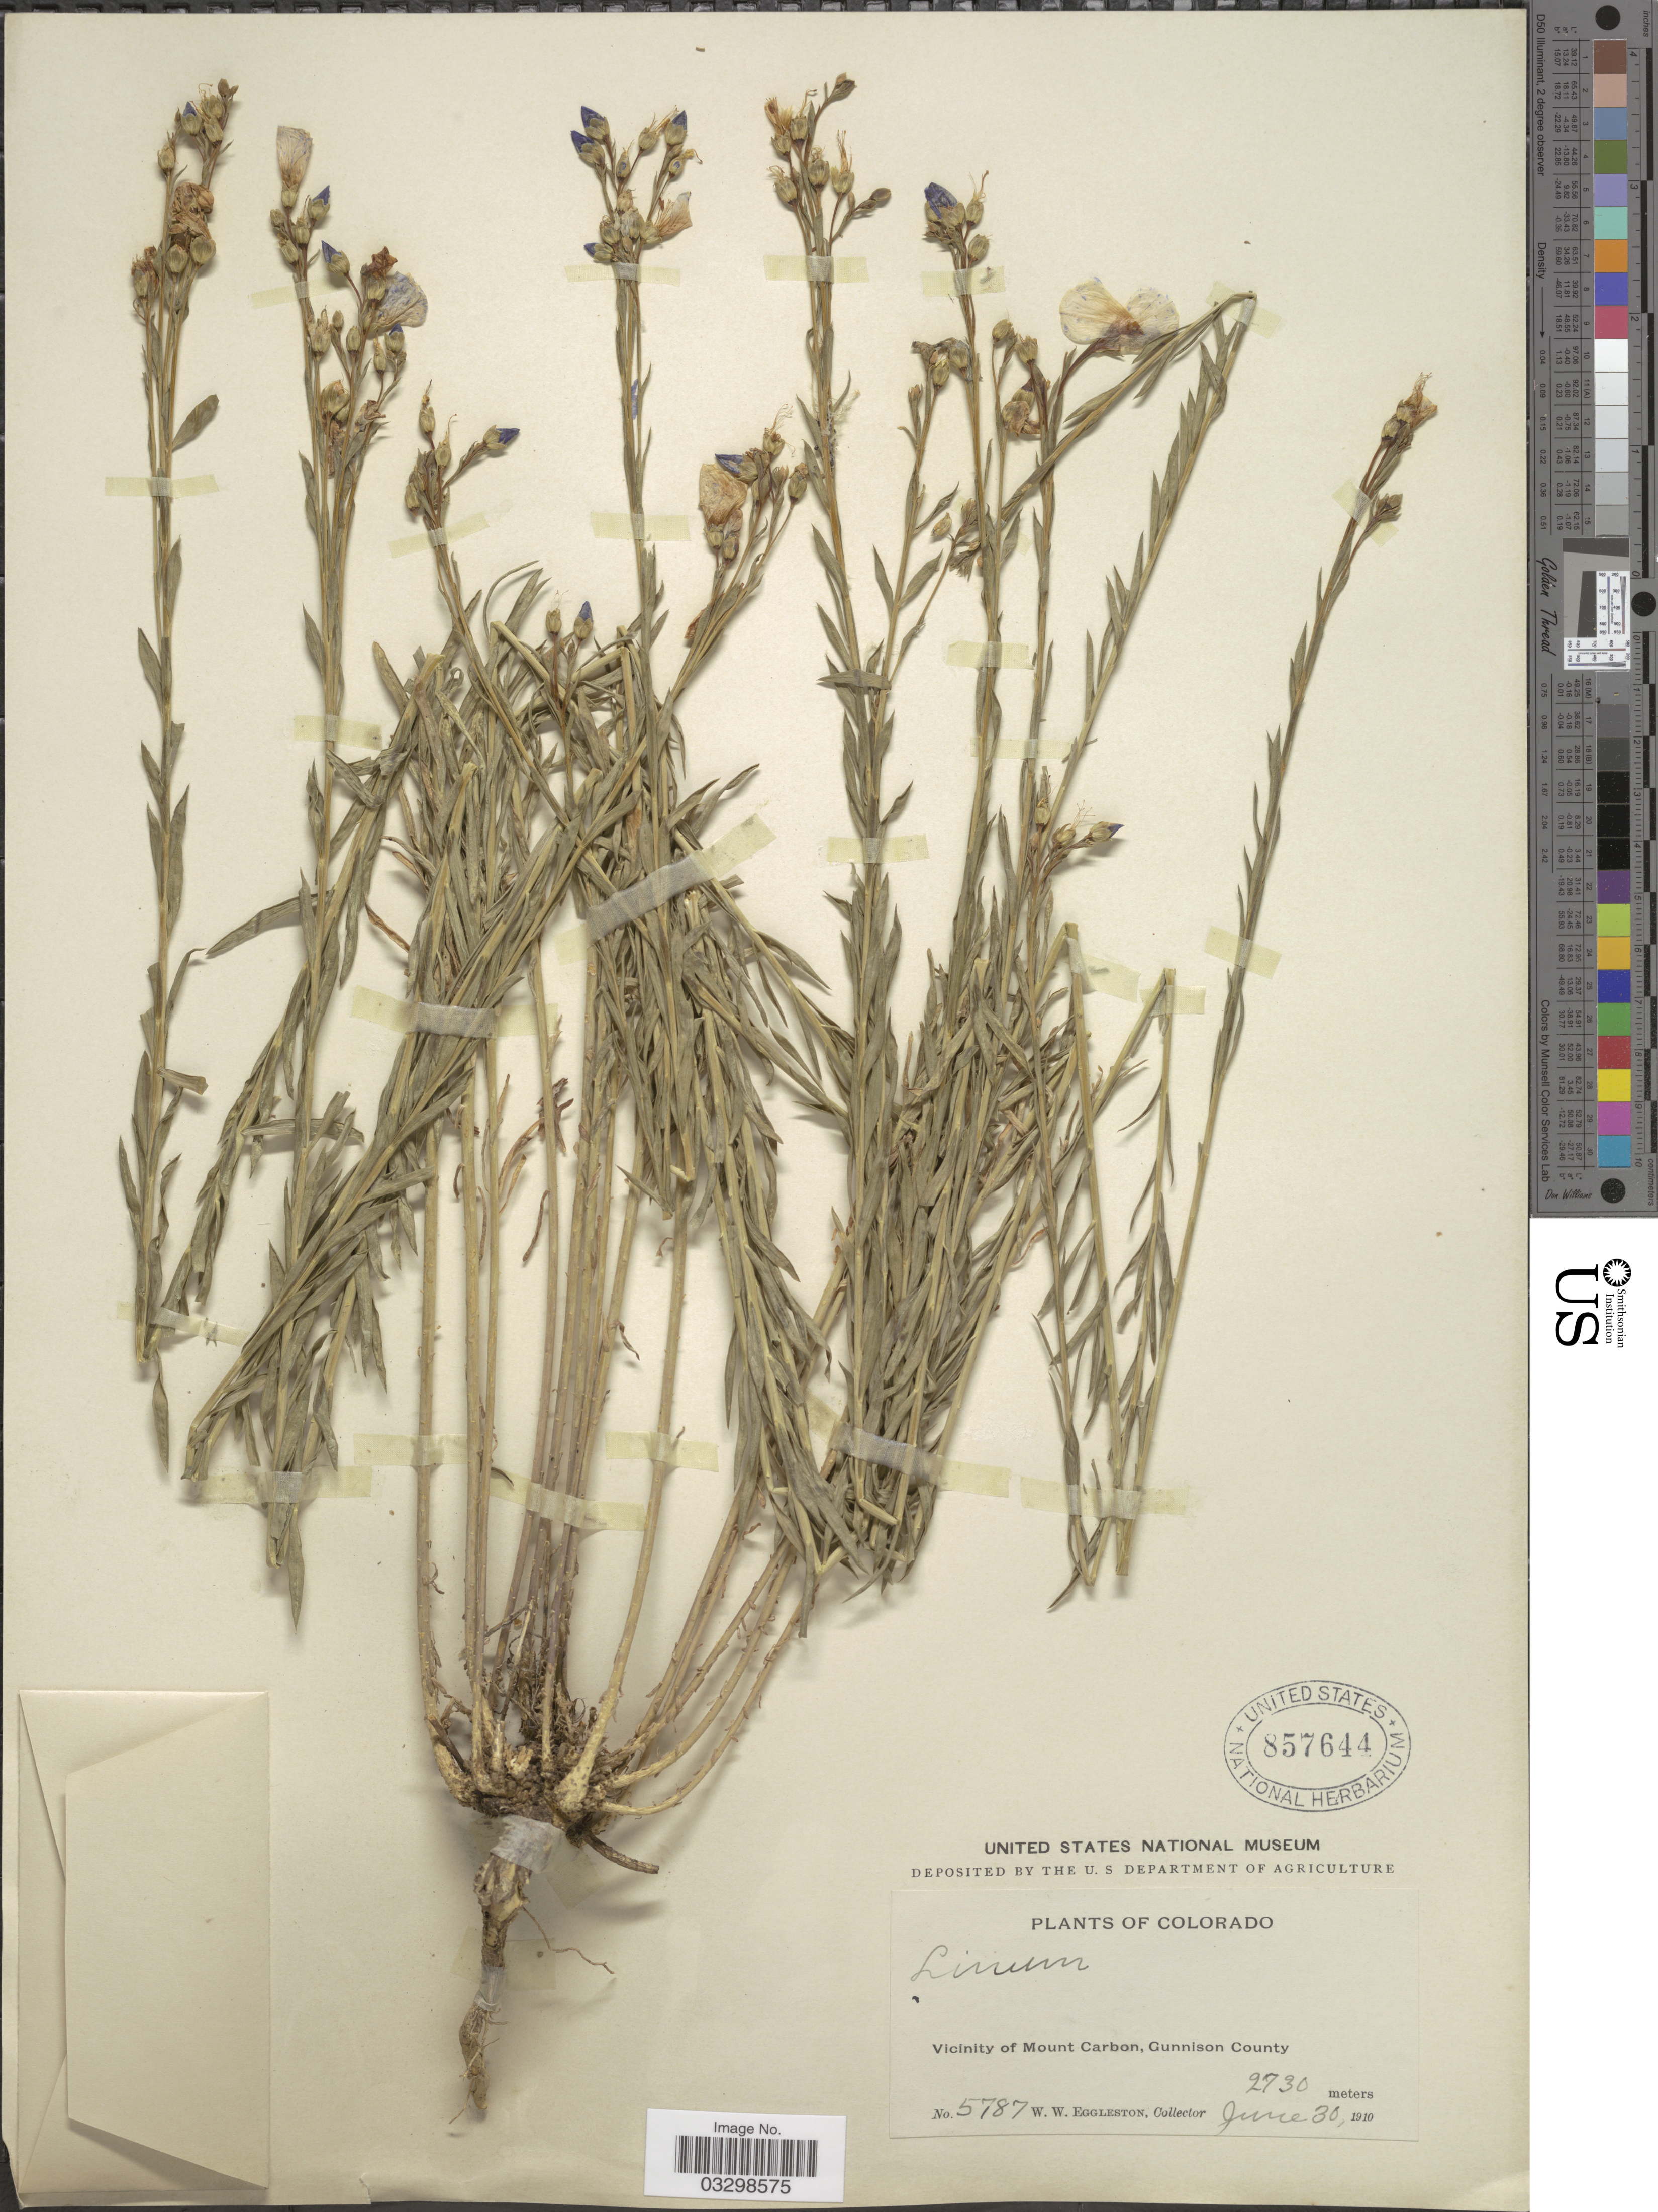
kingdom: Plantae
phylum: Tracheophyta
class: Magnoliopsida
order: Malpighiales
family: Linaceae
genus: Linum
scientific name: Linum lewisii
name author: Pursh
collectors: W. W. Eggleston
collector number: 5787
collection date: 1910-06-30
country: United States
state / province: Colorado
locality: Vicinity of Mount Carbon, Gunnison County.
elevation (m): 2730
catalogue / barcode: US 857644